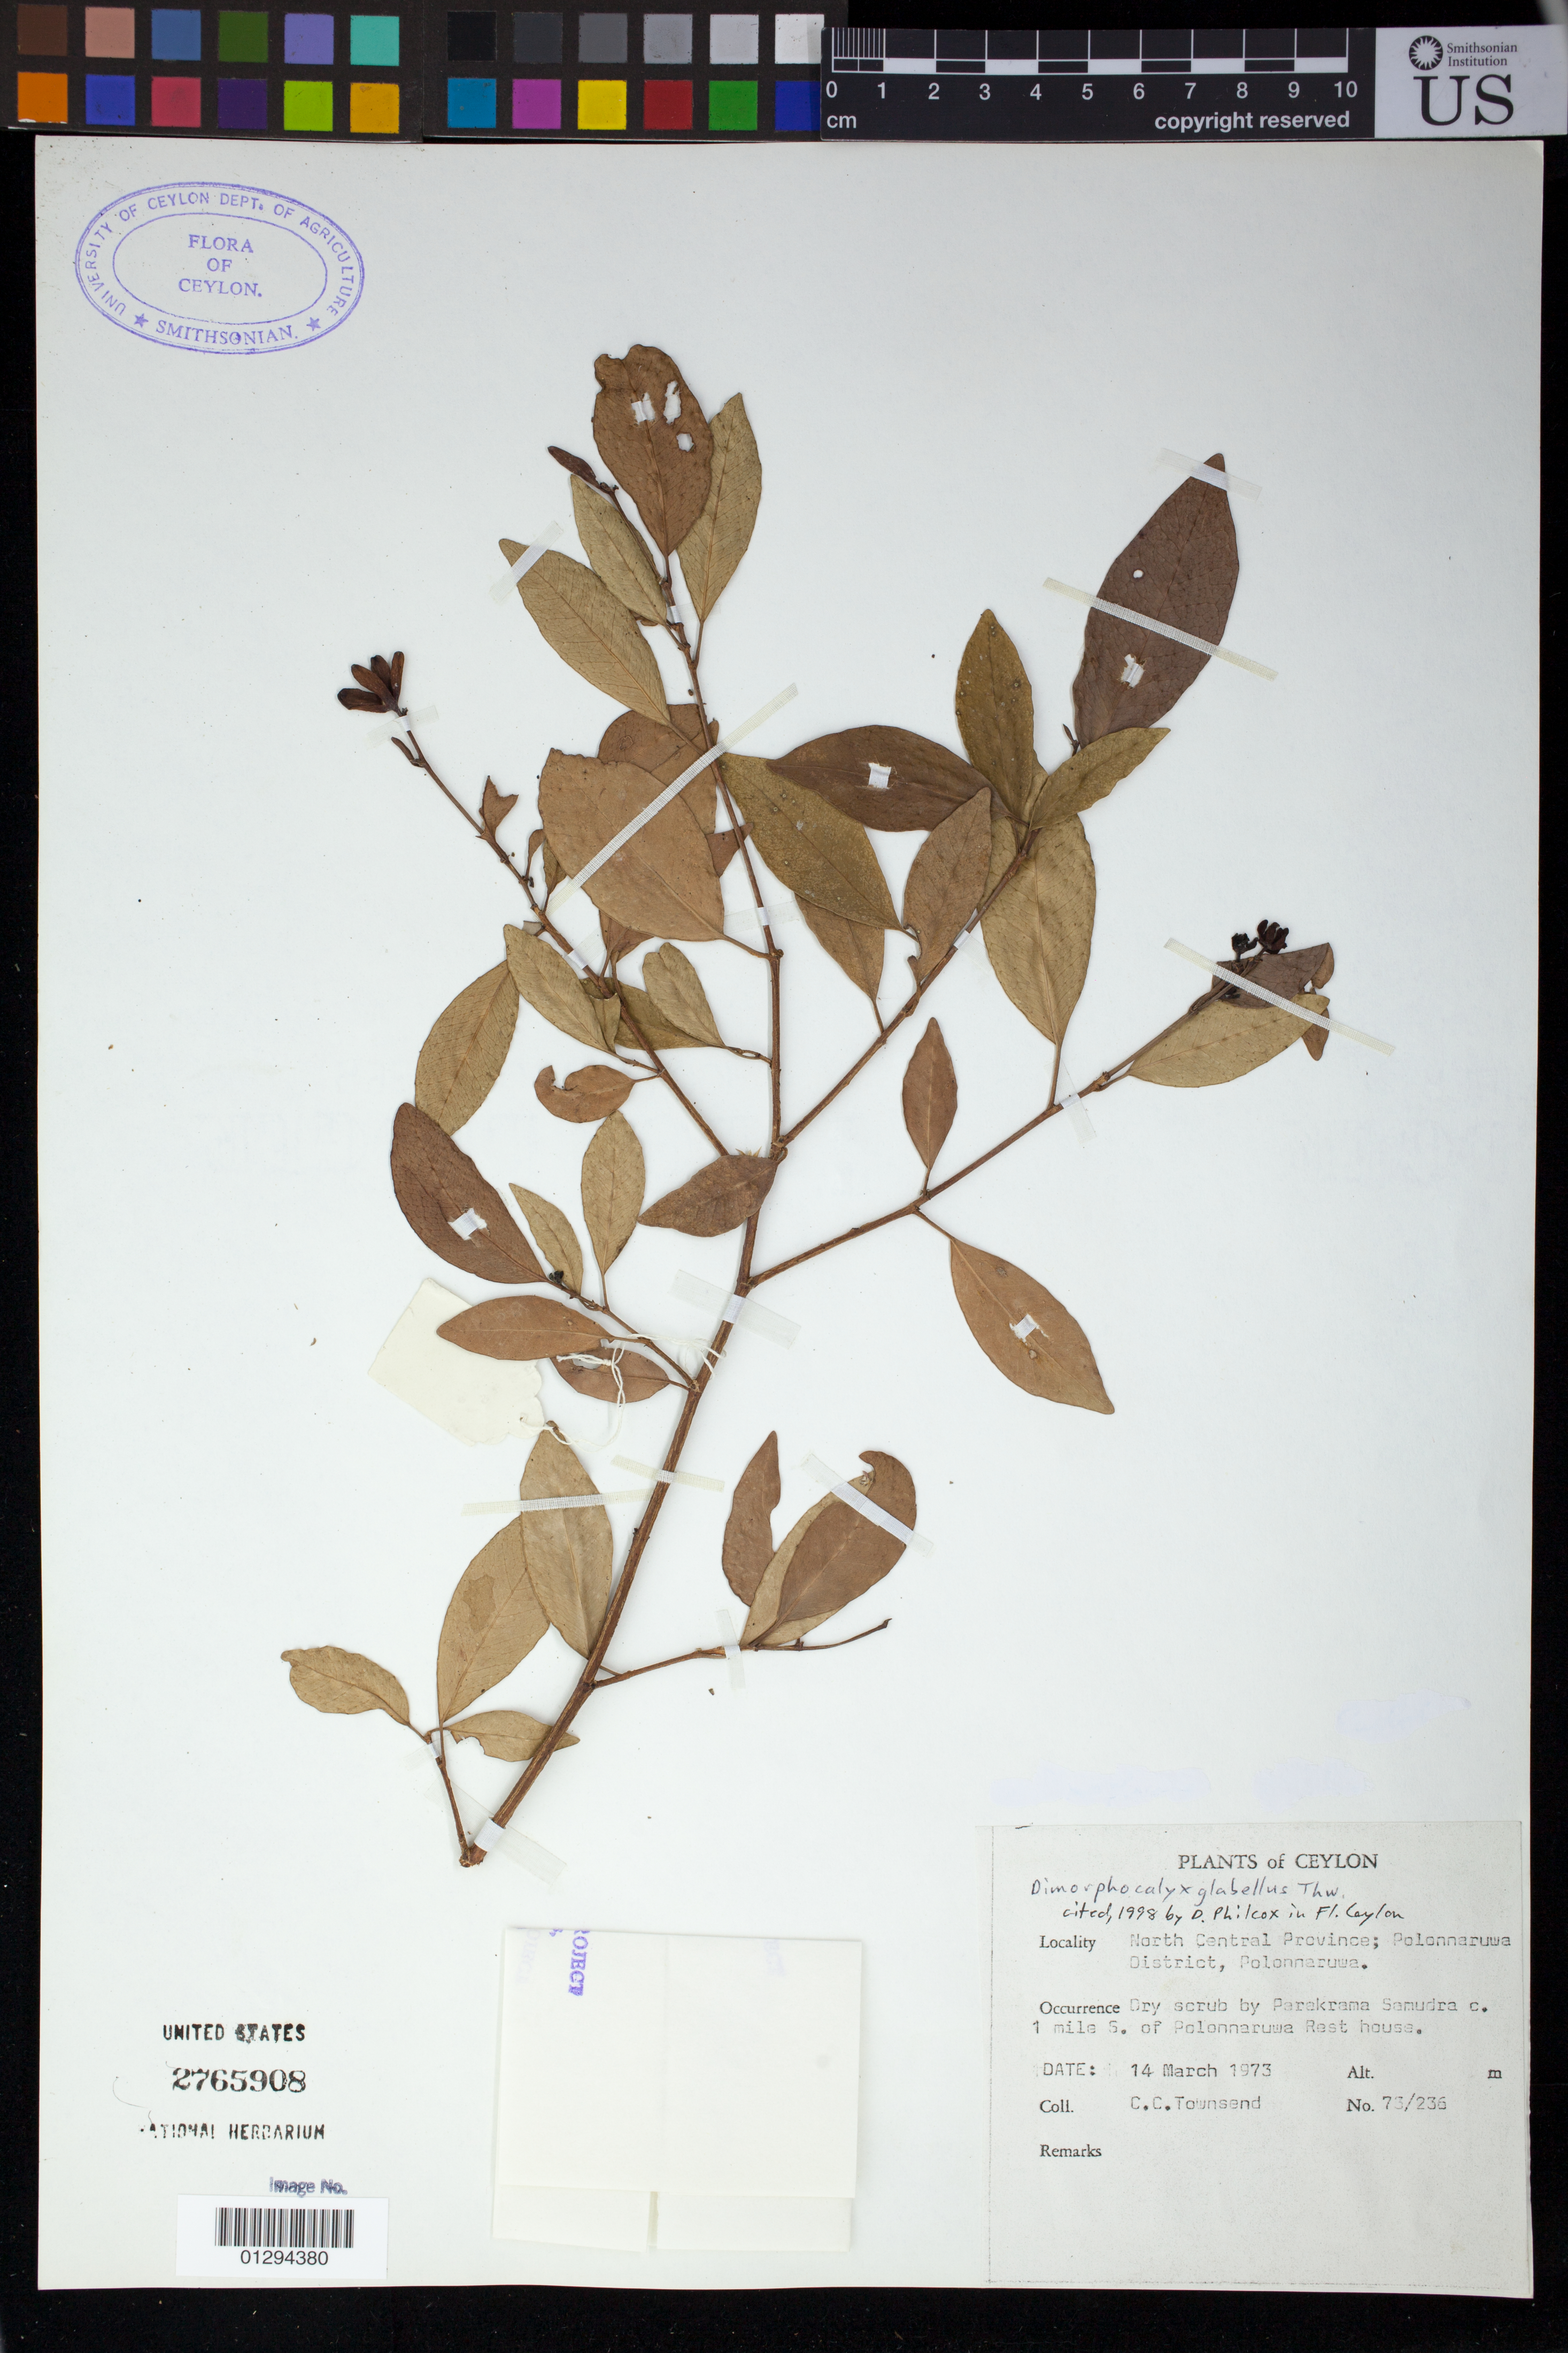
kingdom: Plantae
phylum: Tracheophyta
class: Magnoliopsida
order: Malpighiales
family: Euphorbiaceae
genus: Dimorphocalyx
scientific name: Dimorphocalyx glabellus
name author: Thwaites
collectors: C. C. Townsend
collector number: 73/236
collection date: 1973-03-14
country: Sri Lanka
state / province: North Central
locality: Polonnaruwa District, Polonnaruwa. Dry scrub by Parakrama Samudra c. 1 mile s. of Polonnaruwa Rest house.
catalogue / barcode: US 2765908